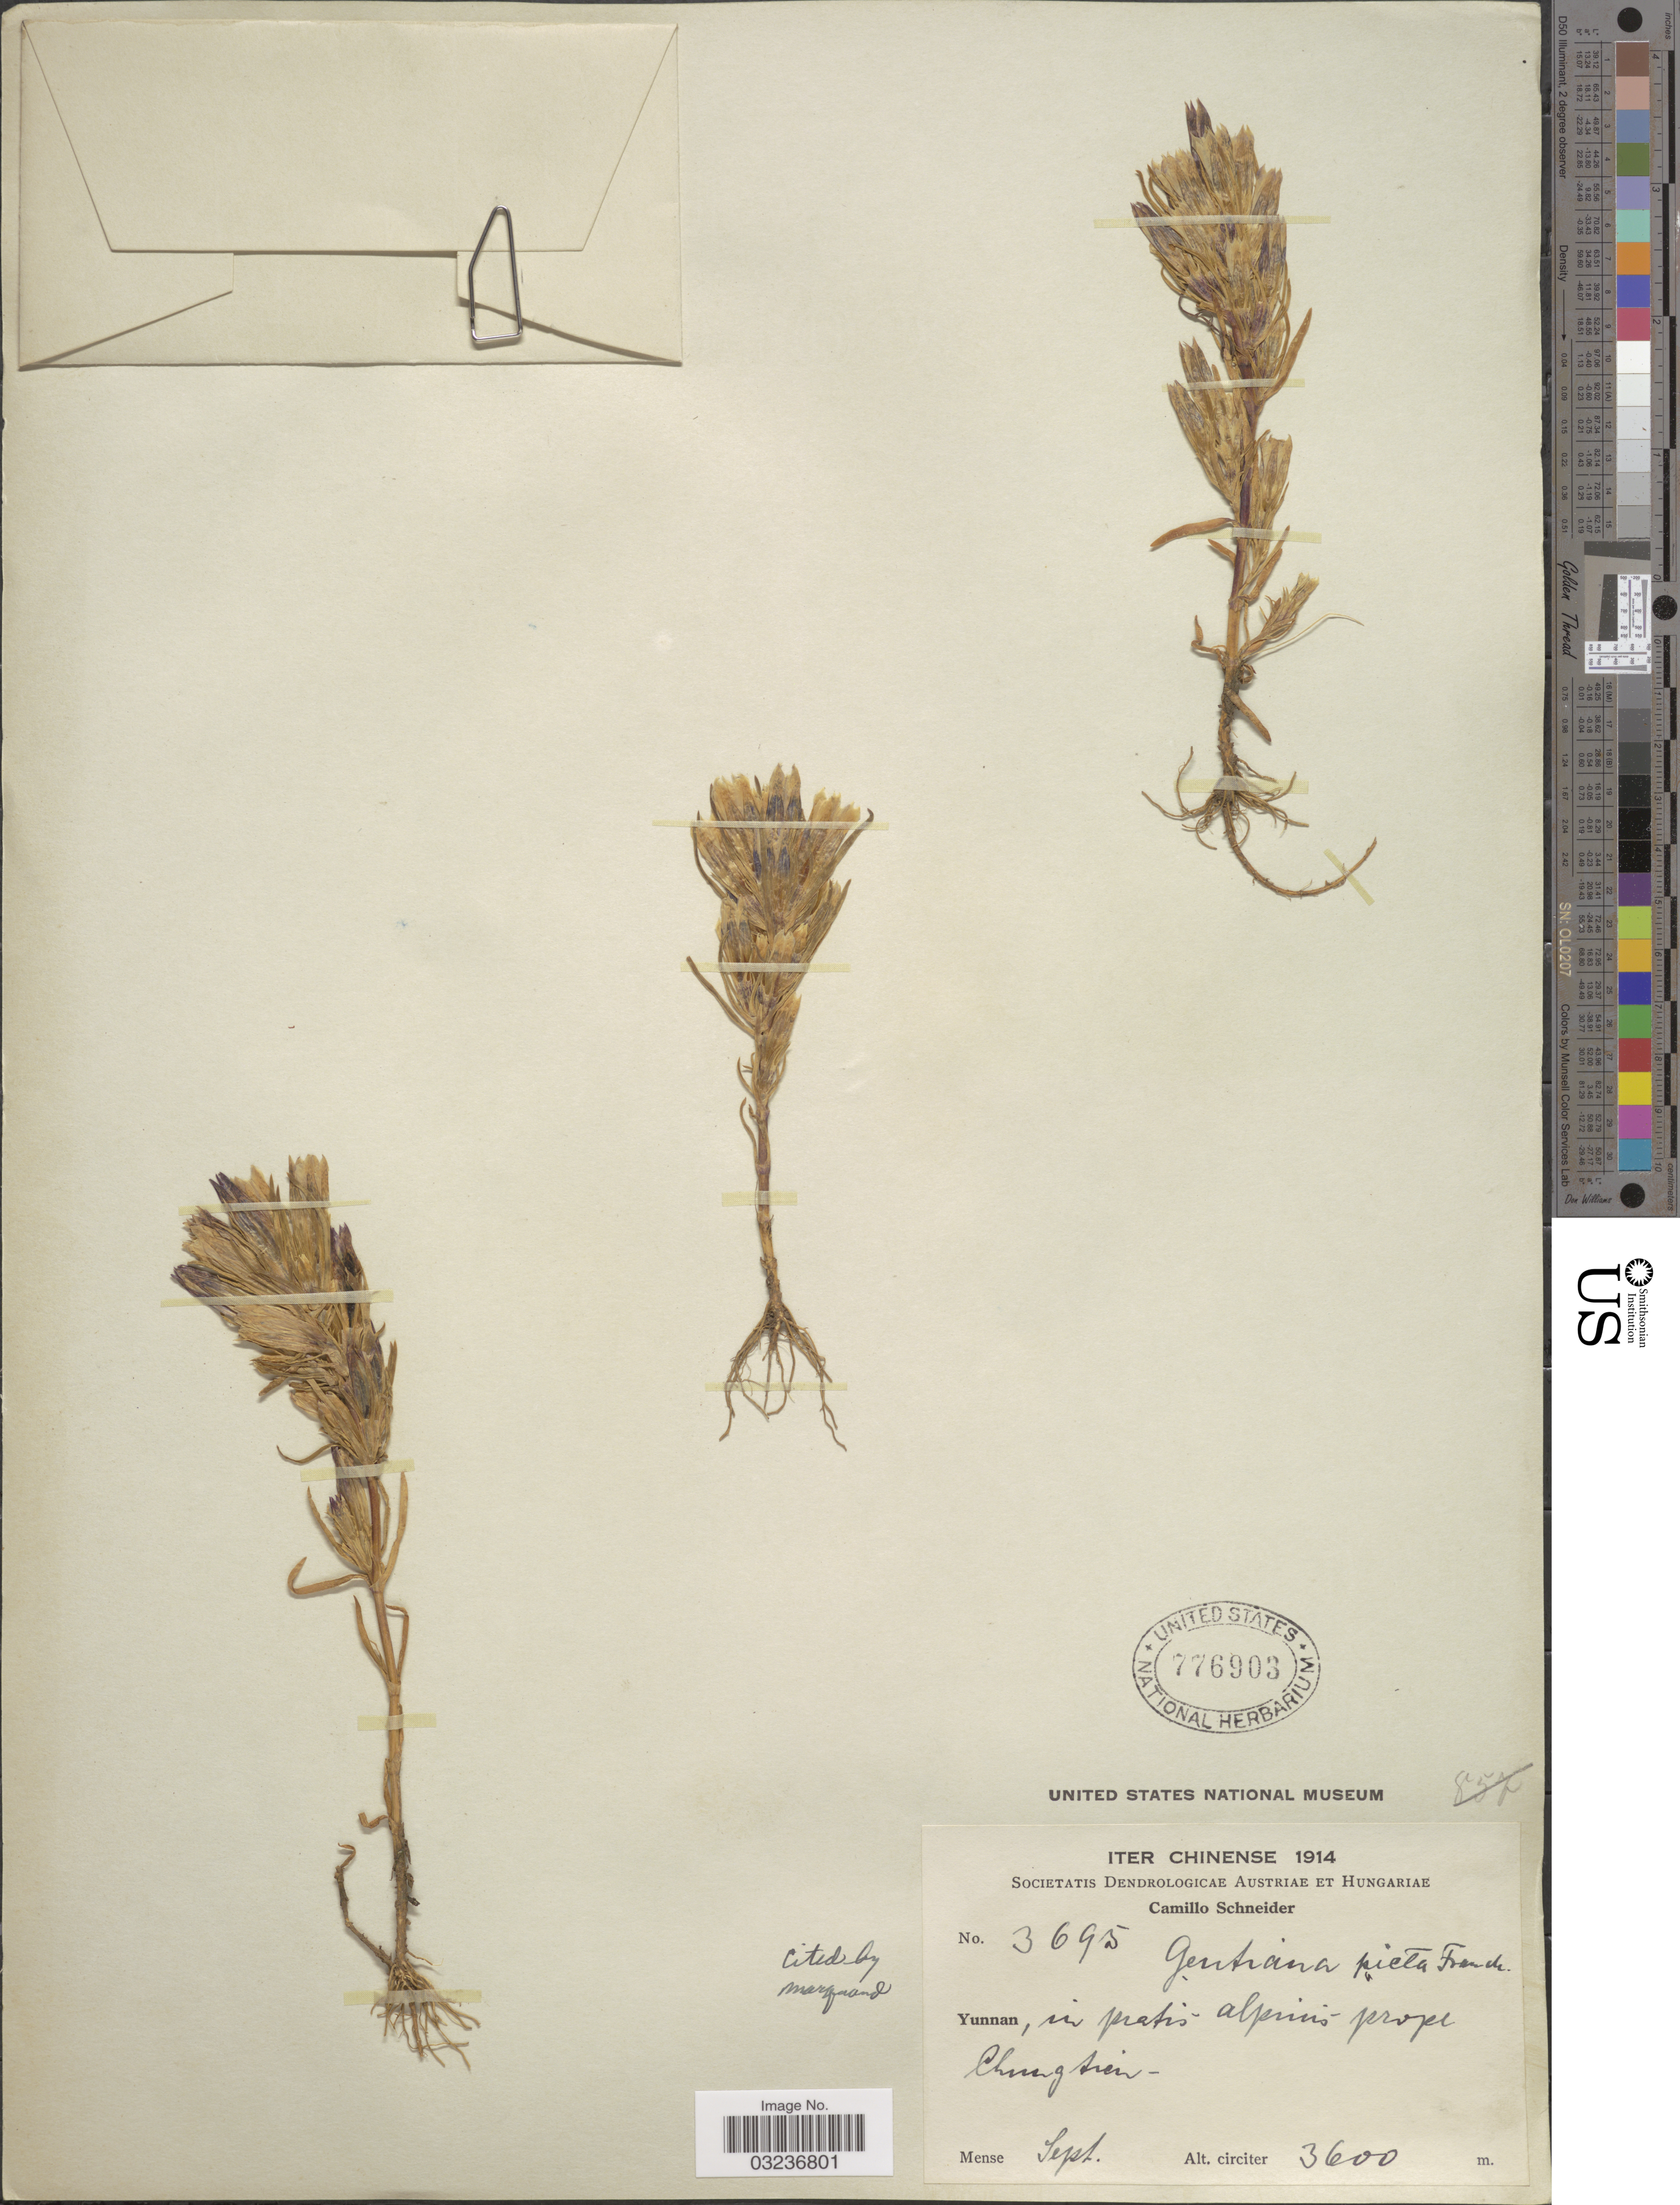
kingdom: Plantae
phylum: Tracheophyta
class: Magnoliopsida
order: Gentianales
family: Gentianaceae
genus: Gentiana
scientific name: Gentiana picta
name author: Franch. ex Hemsl.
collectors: C. K. Schneider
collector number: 3695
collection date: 1914-09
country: China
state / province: Yunnan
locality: Yunnan, in pratis alpinis prope Chungtien.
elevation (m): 3600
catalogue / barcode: US 776903